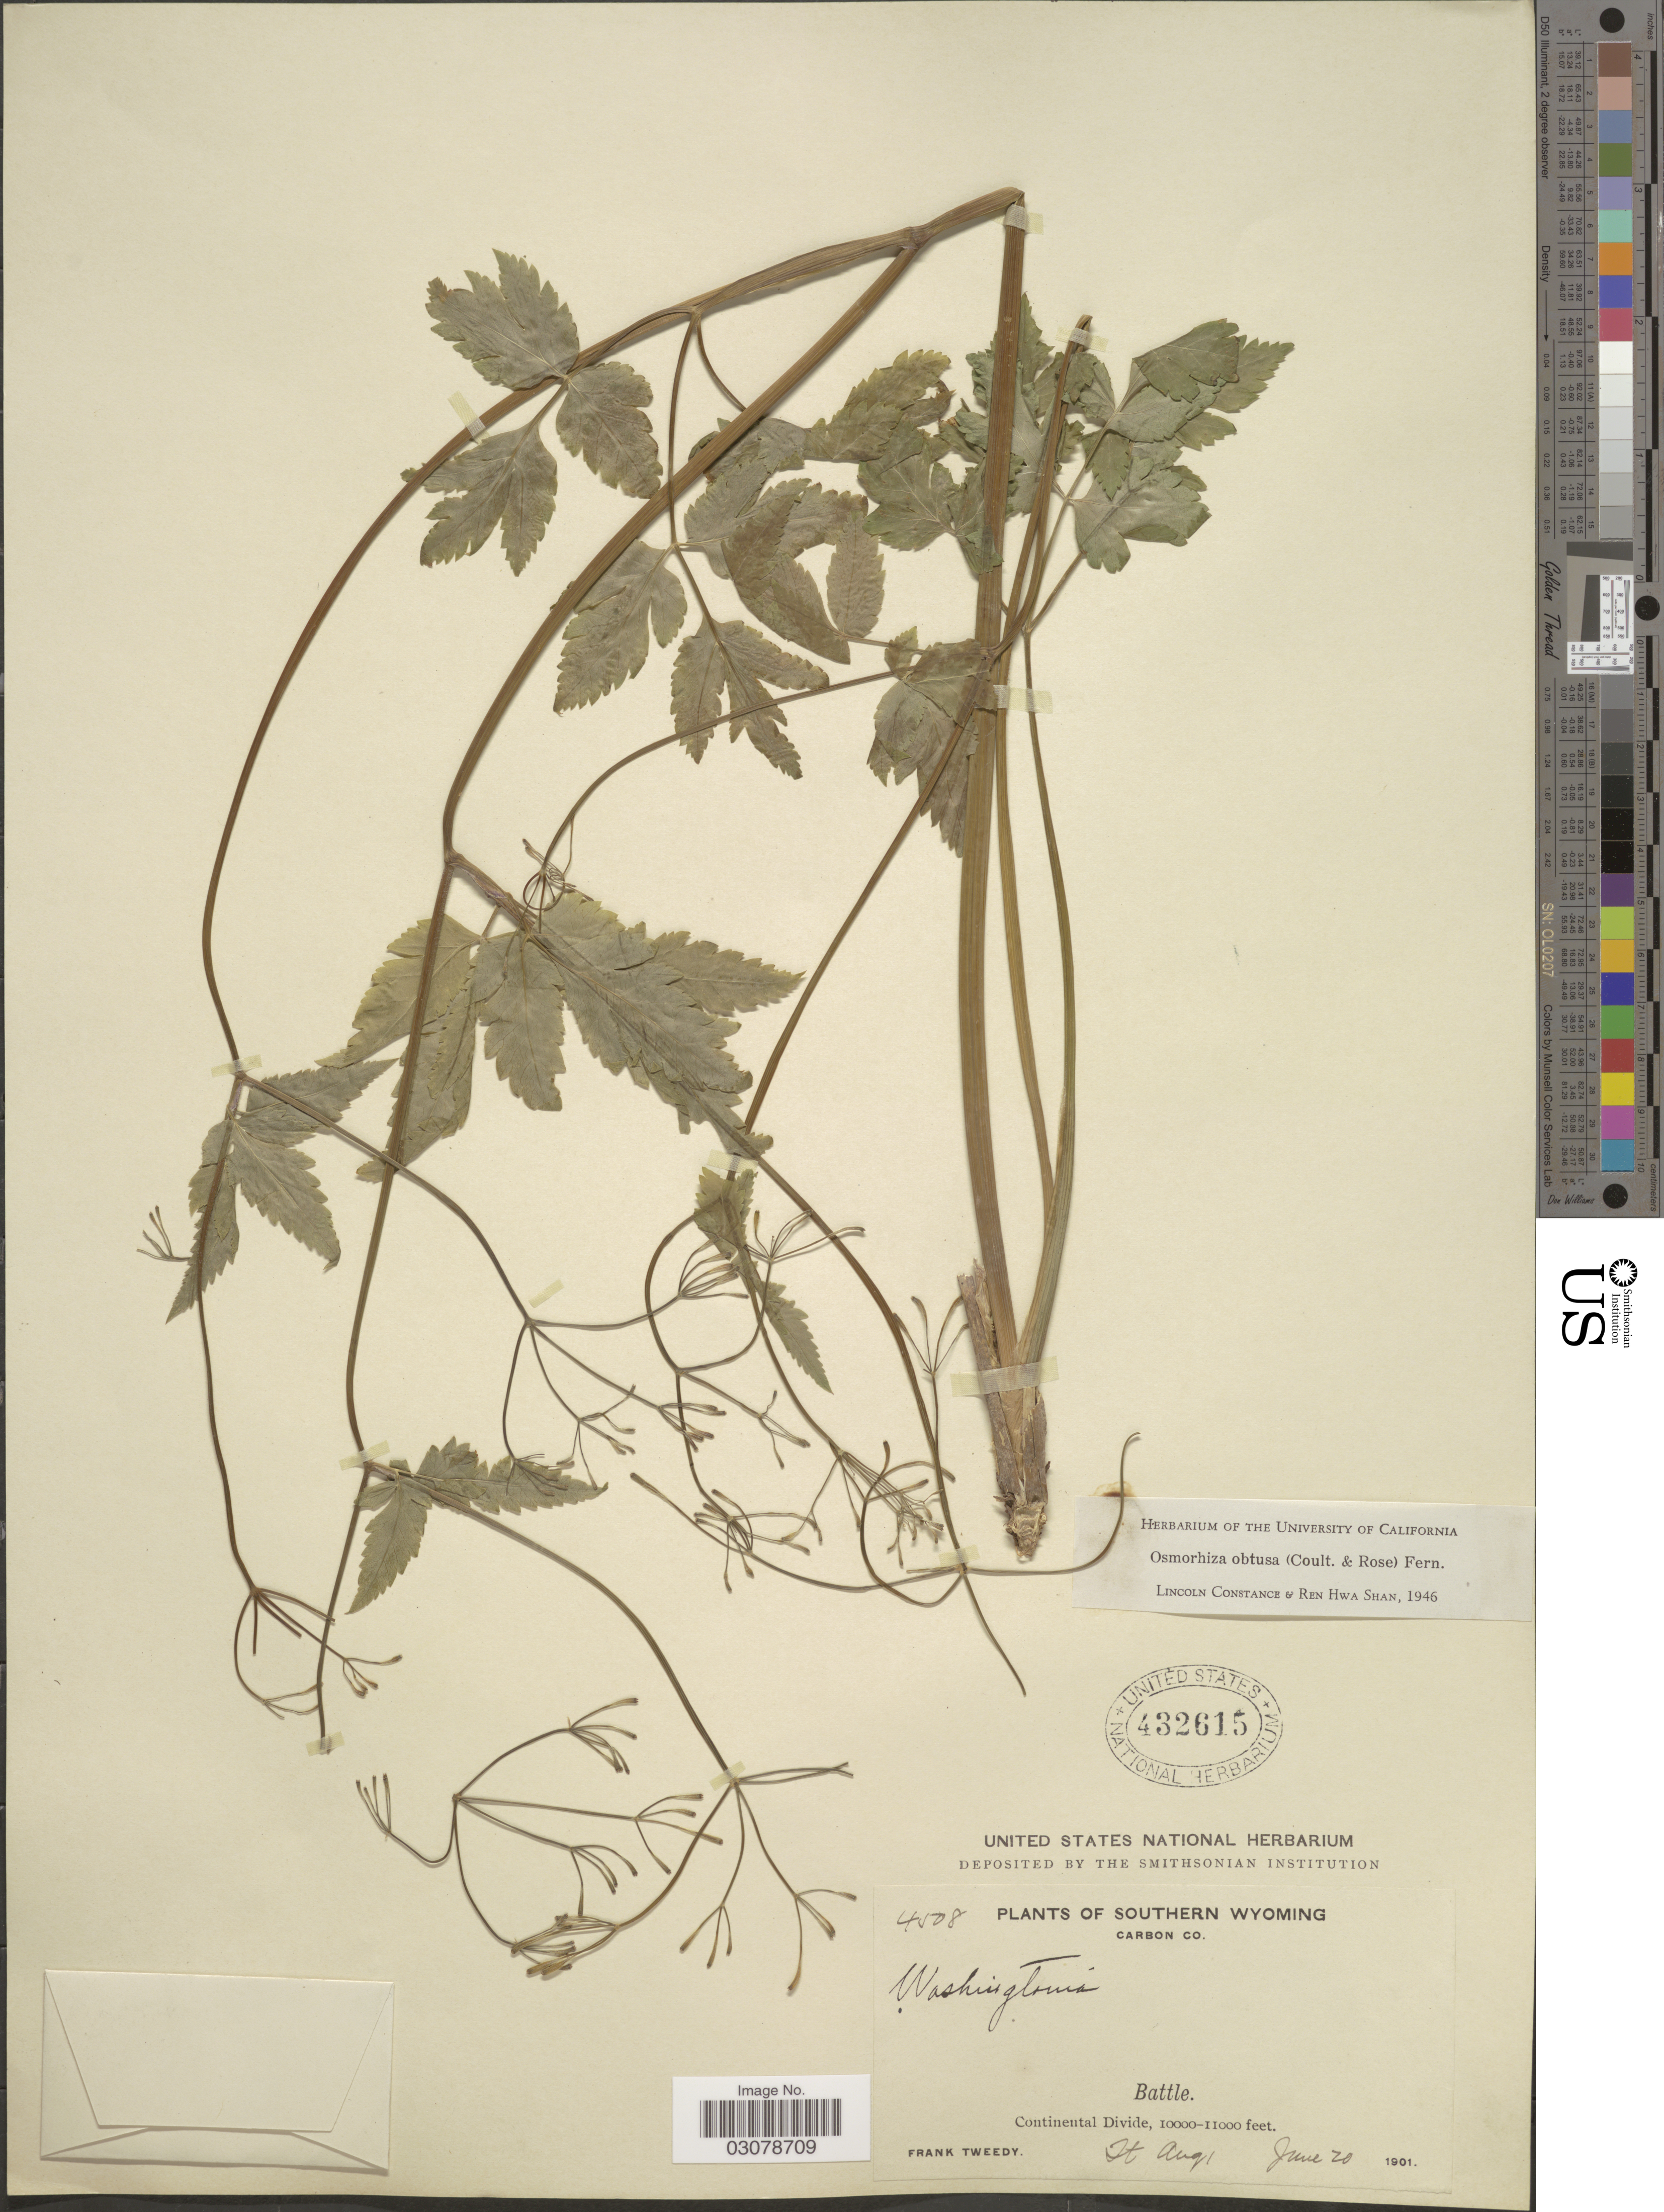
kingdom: Plantae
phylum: Tracheophyta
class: Magnoliopsida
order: Apiales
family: Apiaceae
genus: Osmorhiza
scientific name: Osmorhiza obtusa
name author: (J.M. Coult. & Rose) Fernald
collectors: F. Tweedy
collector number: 4508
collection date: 1901-06-20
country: United States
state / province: Wyoming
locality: Southern Wyoming, Carbon Co., Battle, Continental Divide.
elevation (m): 3048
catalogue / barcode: US 432615